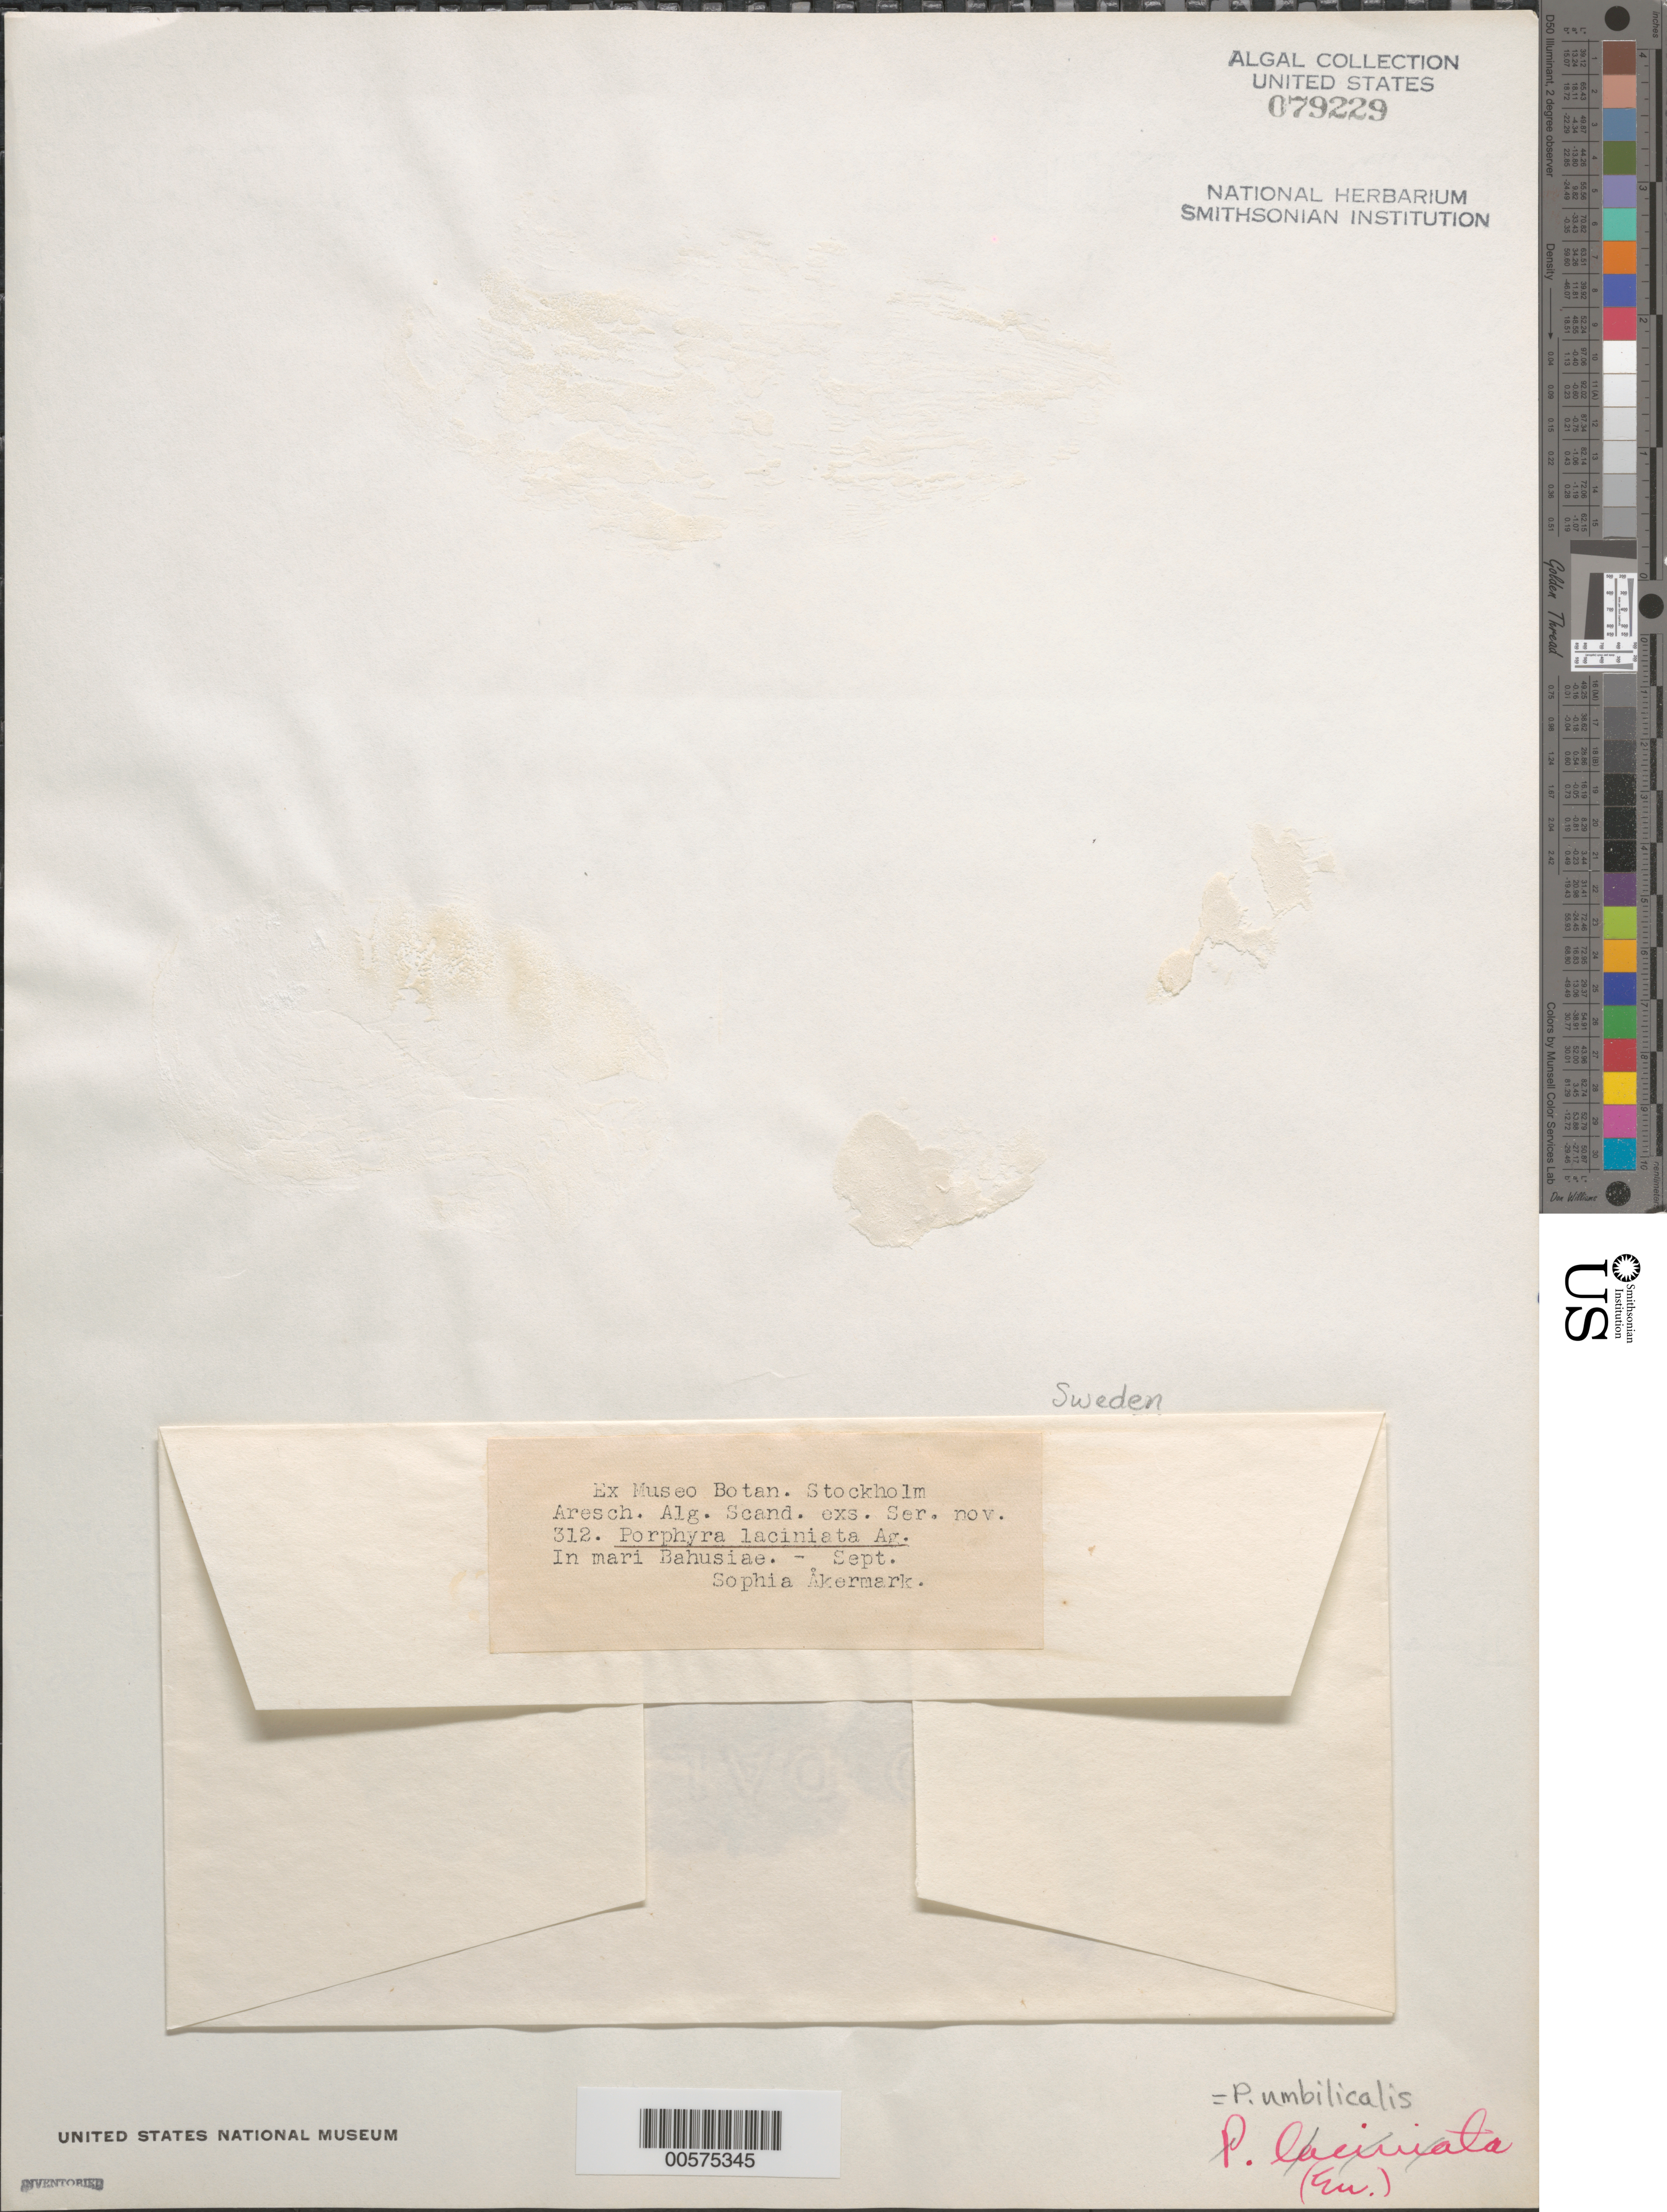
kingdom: Plantae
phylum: Rhodophyta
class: Bangiophyceae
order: Bangiales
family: Bangiaceae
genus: Porphyra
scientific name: Porphyra umbilicalis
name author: Kütz.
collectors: S. Akermark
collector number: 312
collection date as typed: Sep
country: Sweden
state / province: Västra Götaland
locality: Bohus Bay (Mari Bahusiae)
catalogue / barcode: US 79229